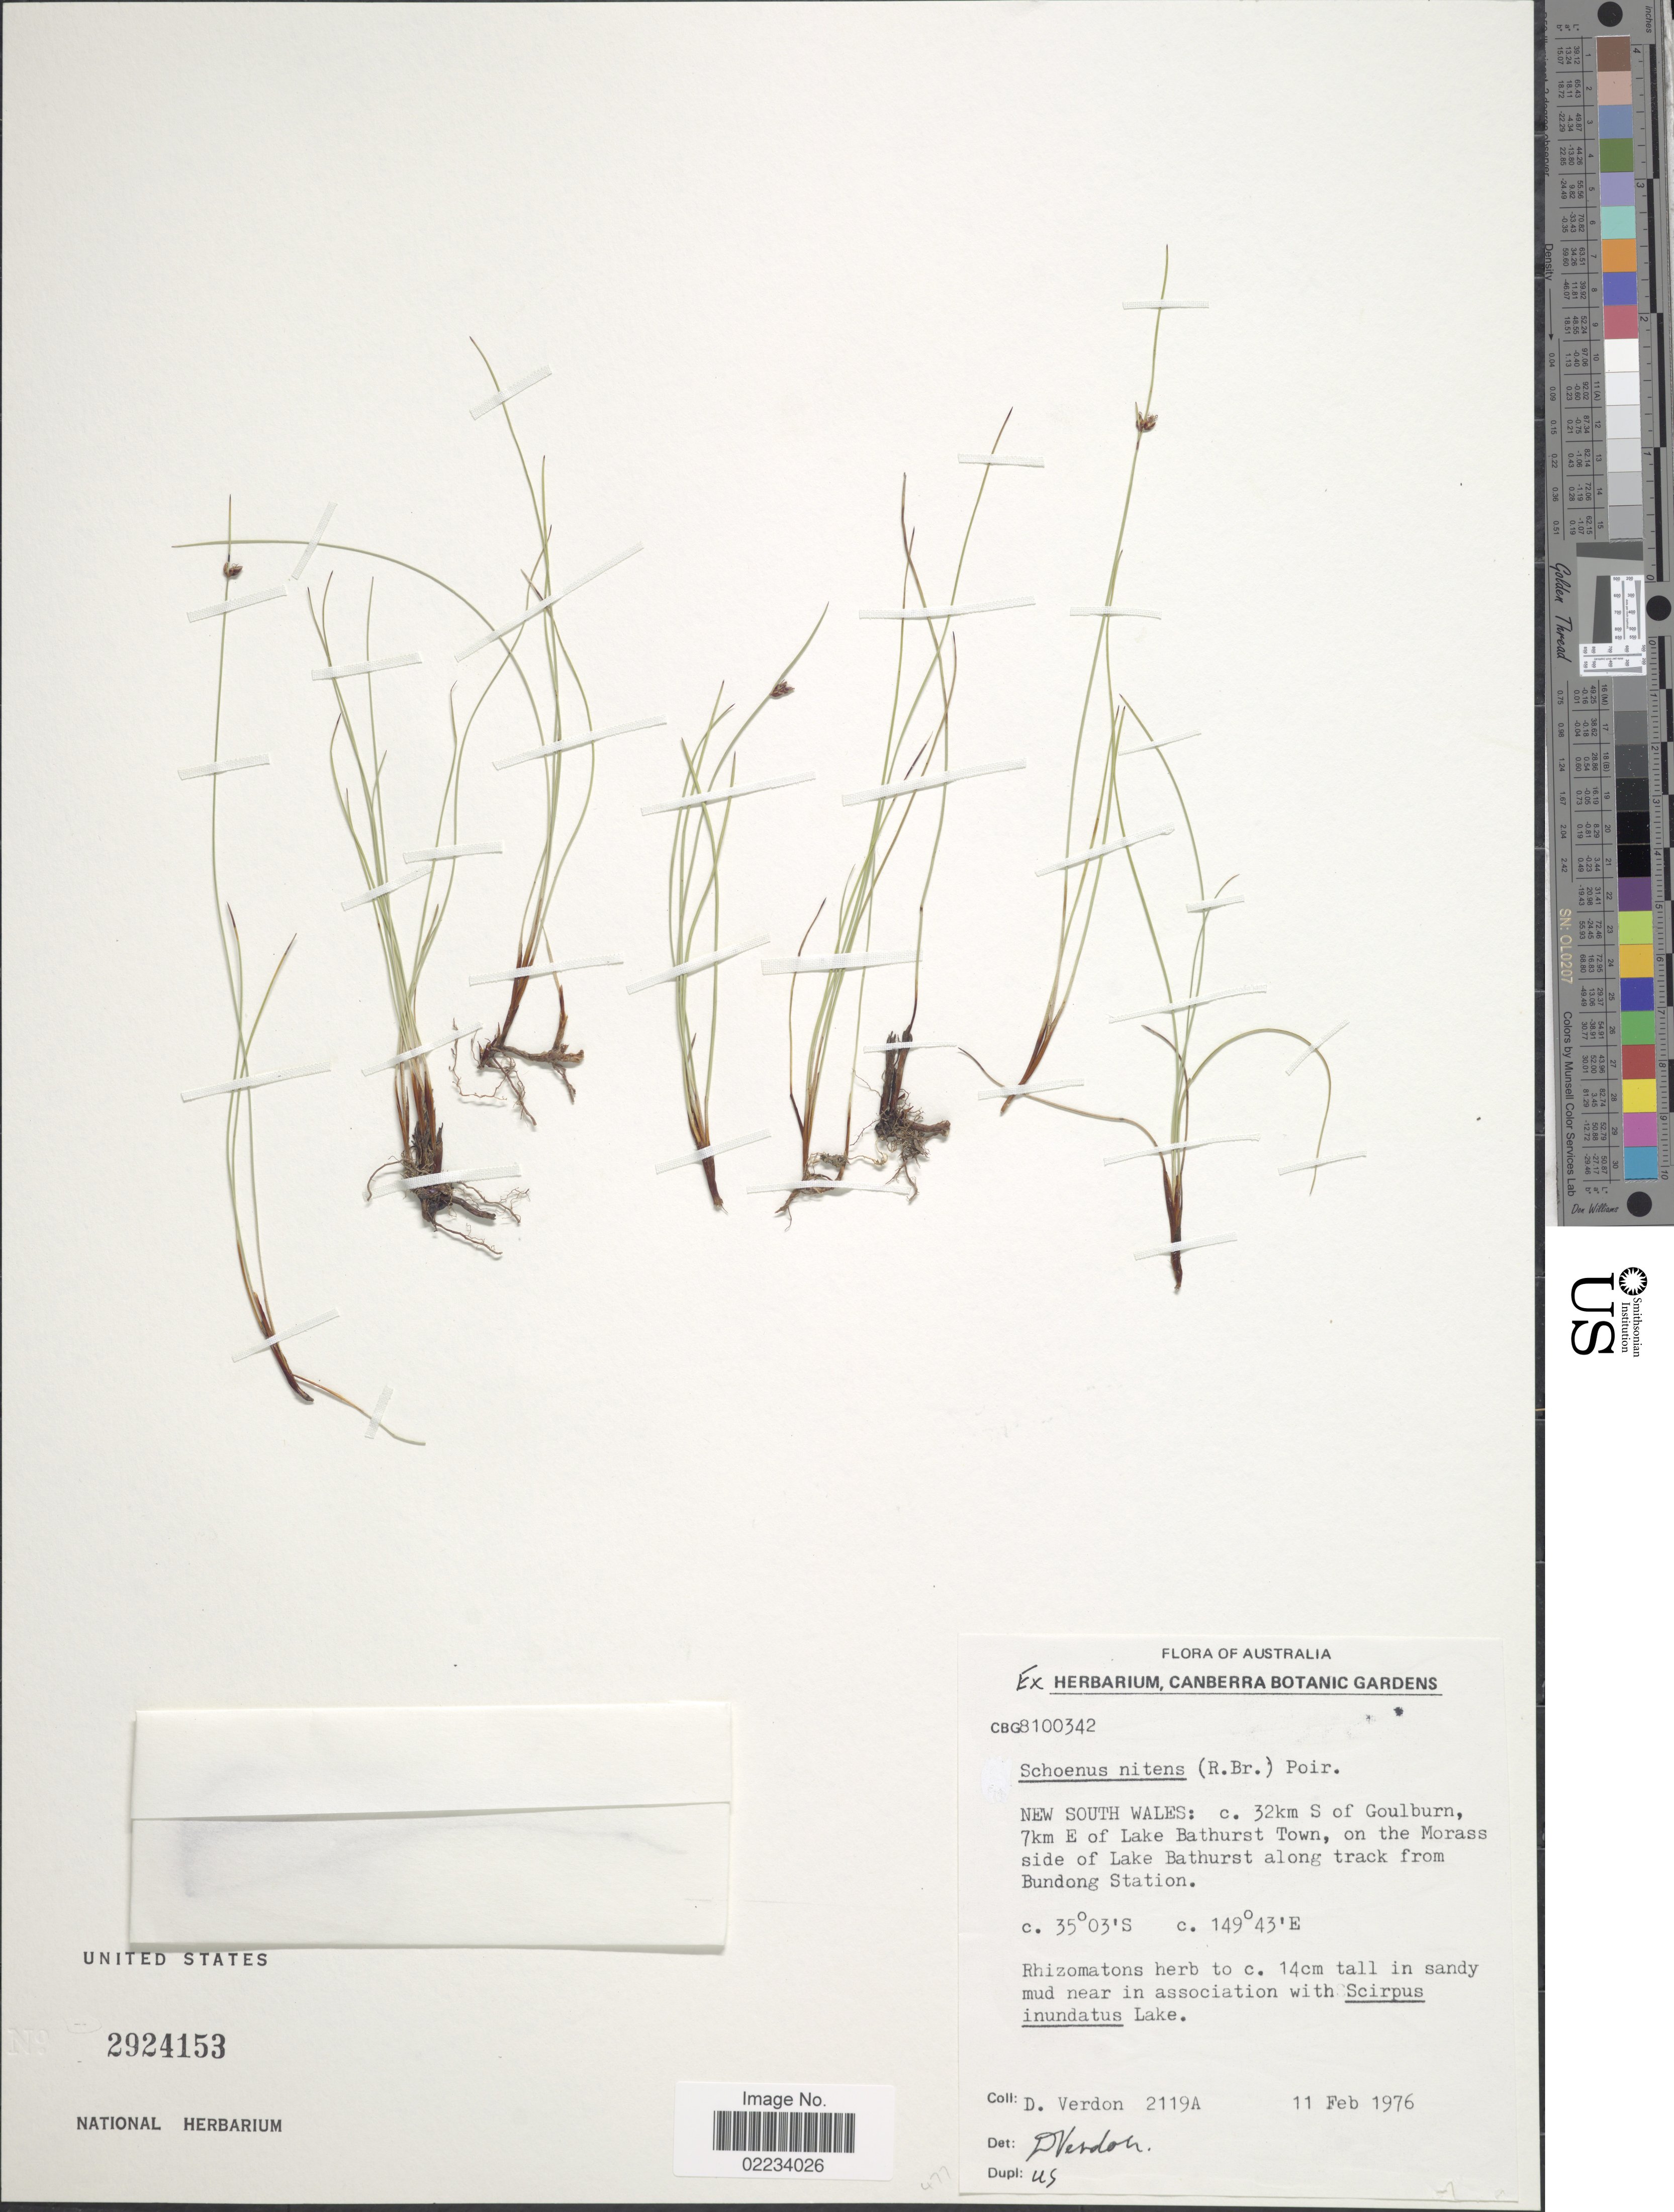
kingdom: Plantae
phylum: Tracheophyta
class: Liliopsida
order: Poales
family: Cyperaceae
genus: Schoenus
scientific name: Schoenus nitens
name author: (R. Br.) Roem. & Schult.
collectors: D. Verdon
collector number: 2119A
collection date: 1976-02-11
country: Australia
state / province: New South Wales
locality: C. 32km S of Goulburn, 7 km E of Lake Bathurst Town, on the Morass side of Lake Bathurst along track from Bundong Station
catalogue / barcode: US 2924153